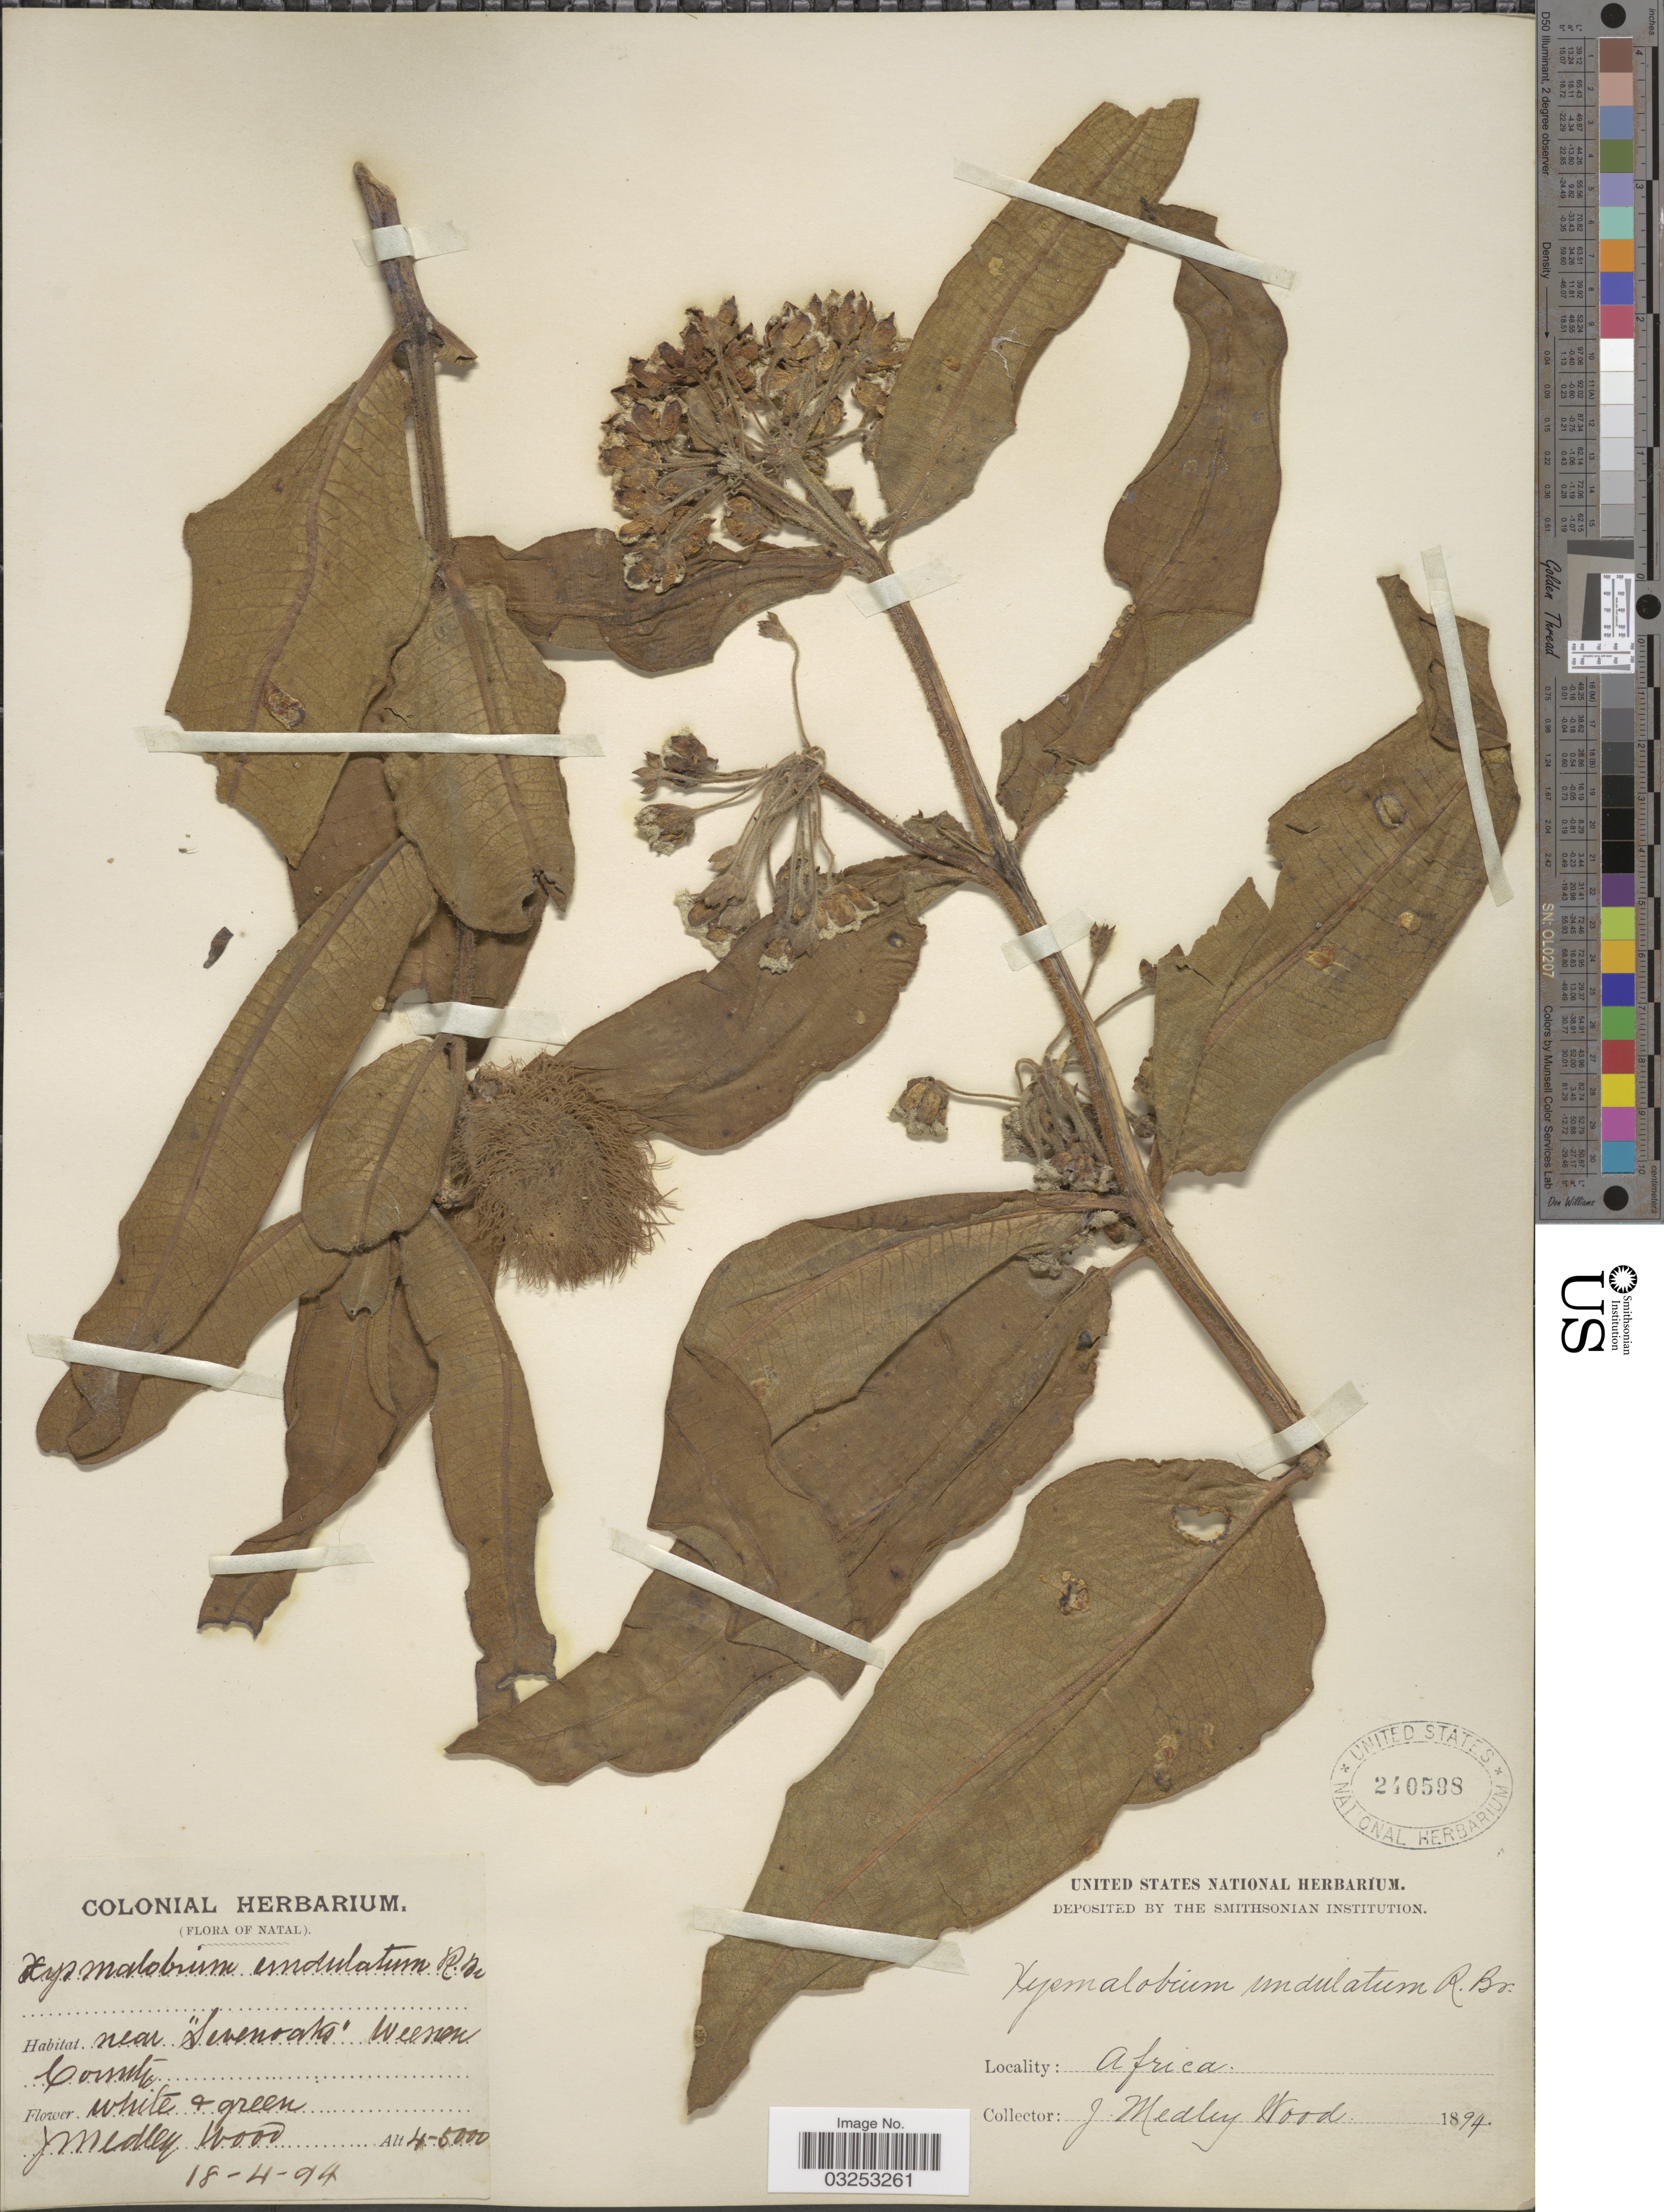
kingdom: Plantae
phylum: Tracheophyta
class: Magnoliopsida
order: Gentianales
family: Apocynaceae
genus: Xysmalobium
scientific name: Xysmalobium undulatum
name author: (L.) W.T. Aiton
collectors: J. Medley Wood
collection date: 1894-04-18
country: South Africa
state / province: KwaZulu-Natal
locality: Natal. Near "Sevenoako" Weenen County.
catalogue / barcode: US 240598